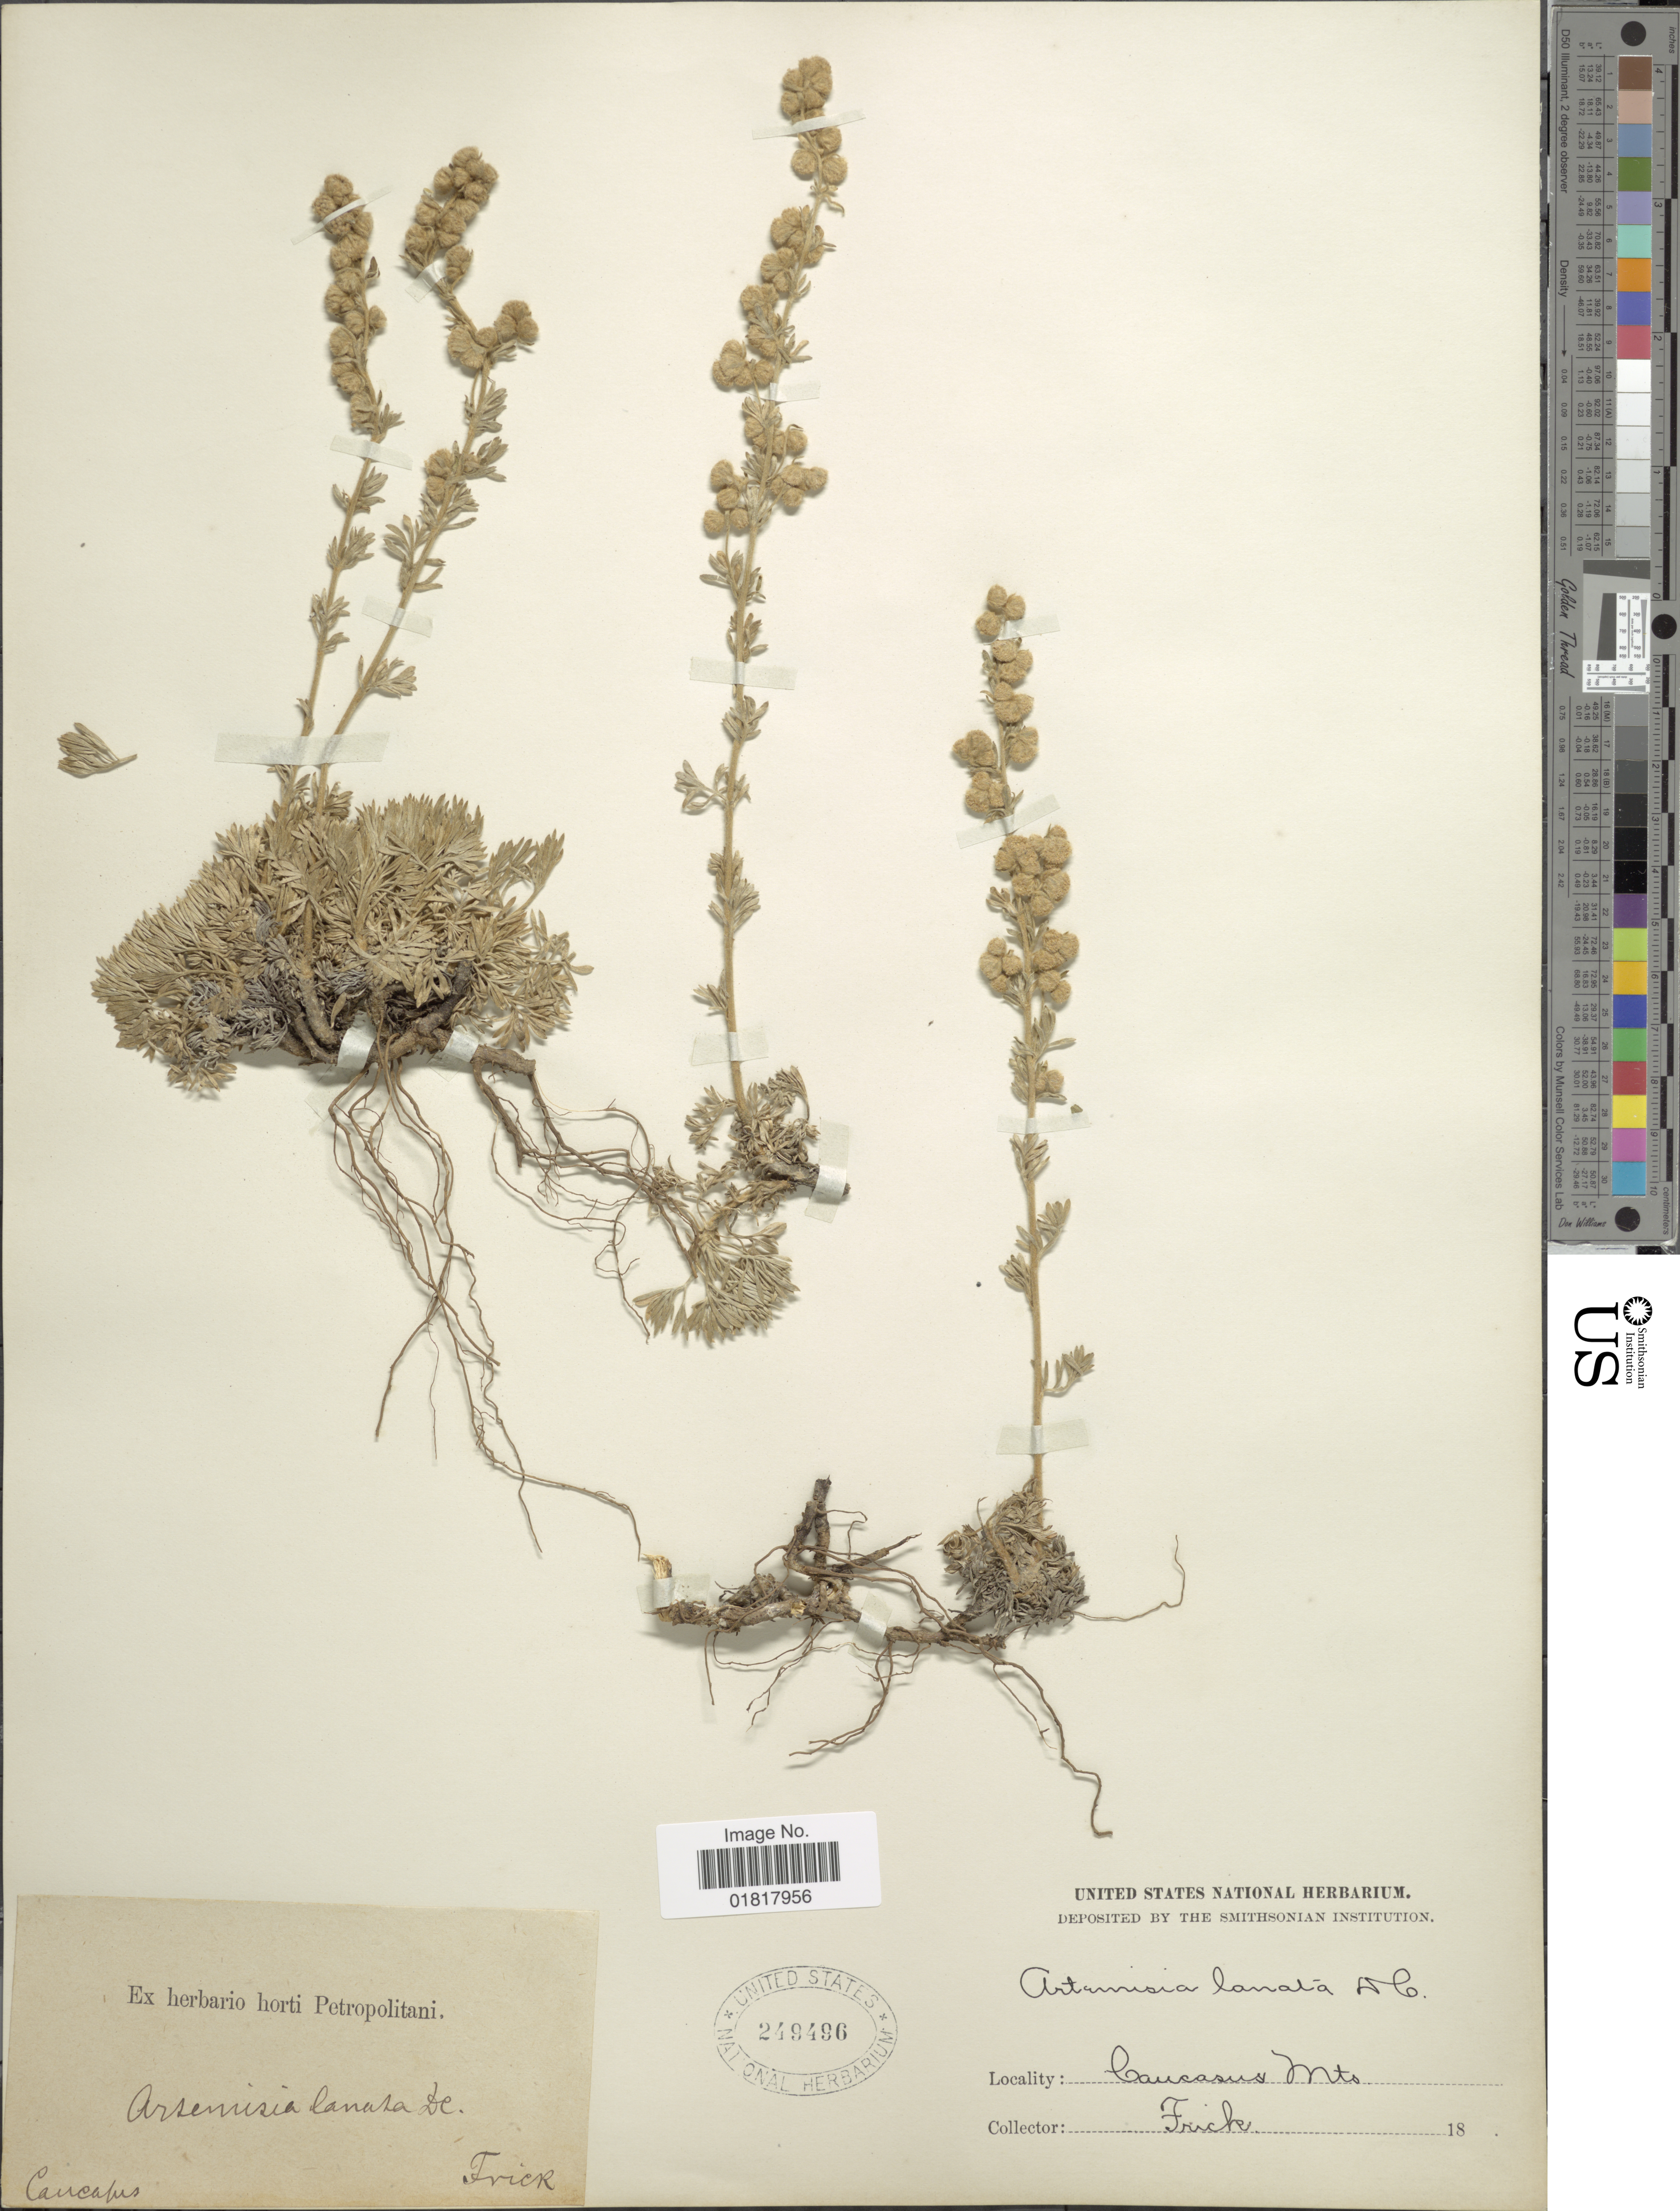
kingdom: Plantae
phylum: Tracheophyta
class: Magnoliopsida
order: Asterales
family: Asteraceae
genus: Artemisia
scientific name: Artemisia lanata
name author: Willd.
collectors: Frick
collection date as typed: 18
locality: Caucasus Mts.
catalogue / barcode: US 249496